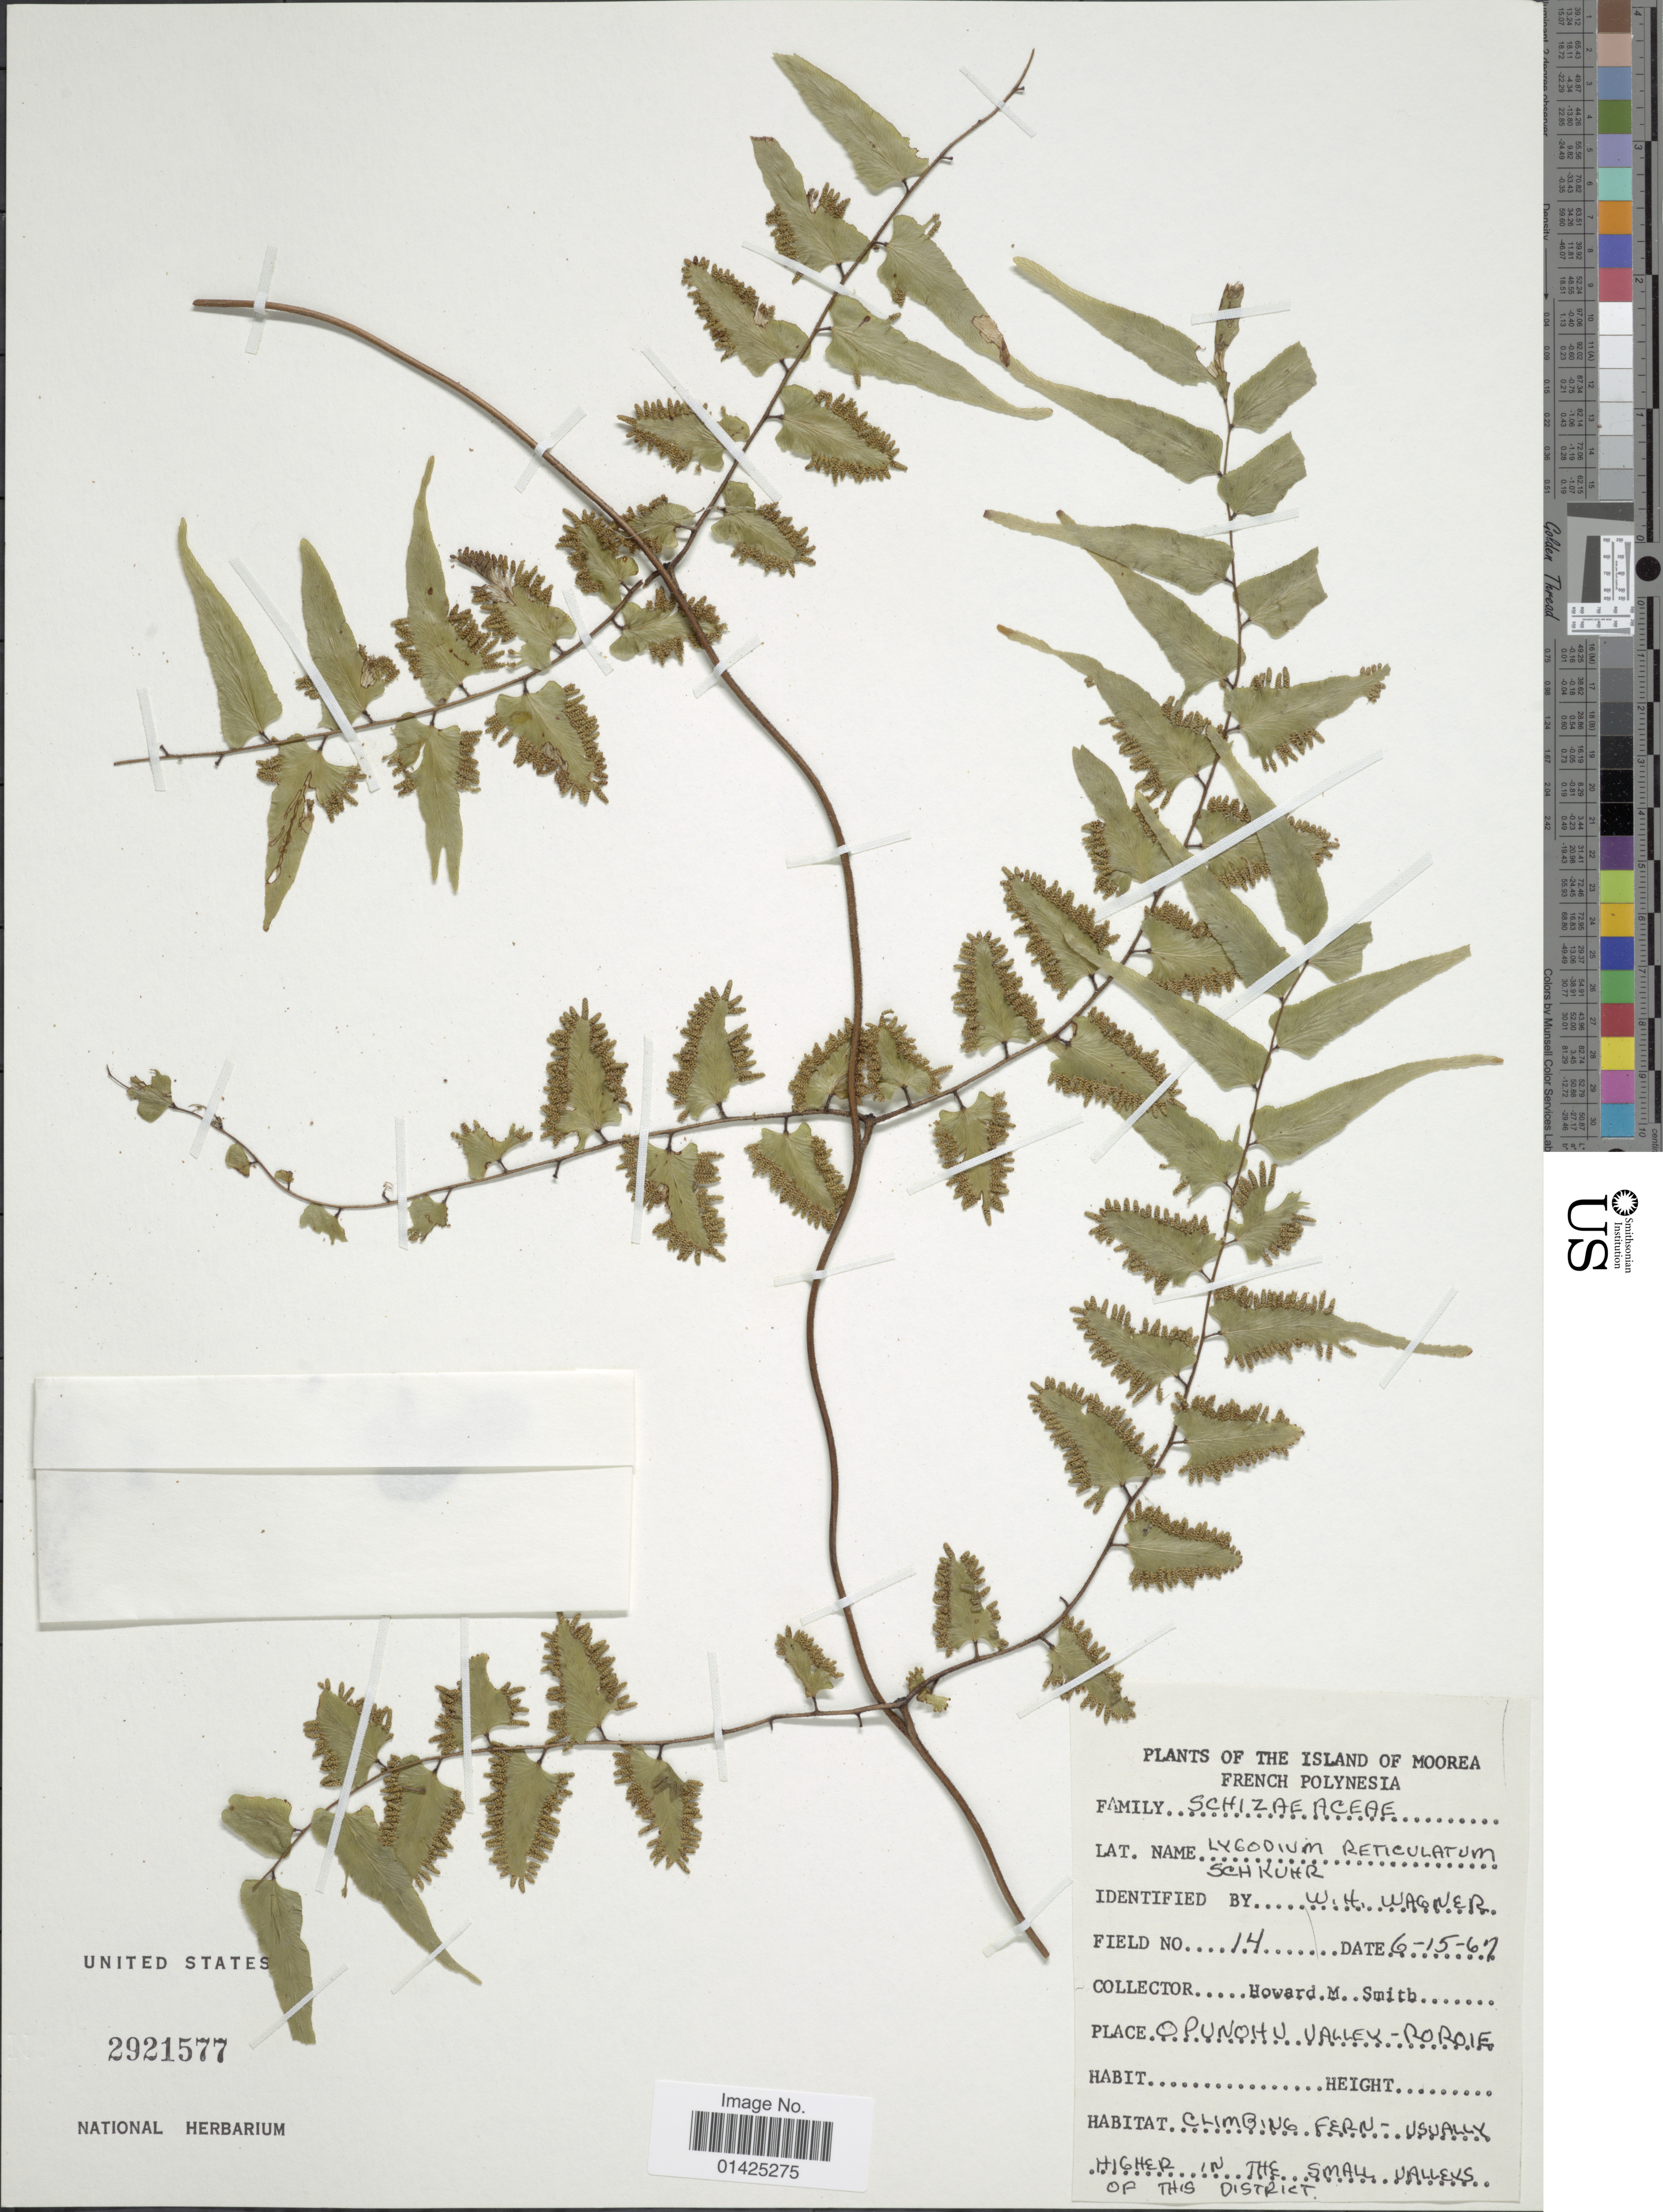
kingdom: Plantae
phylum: Tracheophyta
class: Polypodiopsida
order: Schizaeales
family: Lygodiaceae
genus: Lygodium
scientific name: Lygodium reticulatum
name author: Schkuhr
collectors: H. M. Smith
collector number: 14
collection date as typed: Transcribed d/m/y: 15/6/69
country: French Polynesia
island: Moorea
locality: Island of Moorea, Opunohu Valley-Roroie.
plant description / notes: Corrected "Plants of the Islands of Moorea Opunohu Valley Roroie" to "Island of Moorea, Opunohu Valley-Roroie."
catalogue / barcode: US 2921577